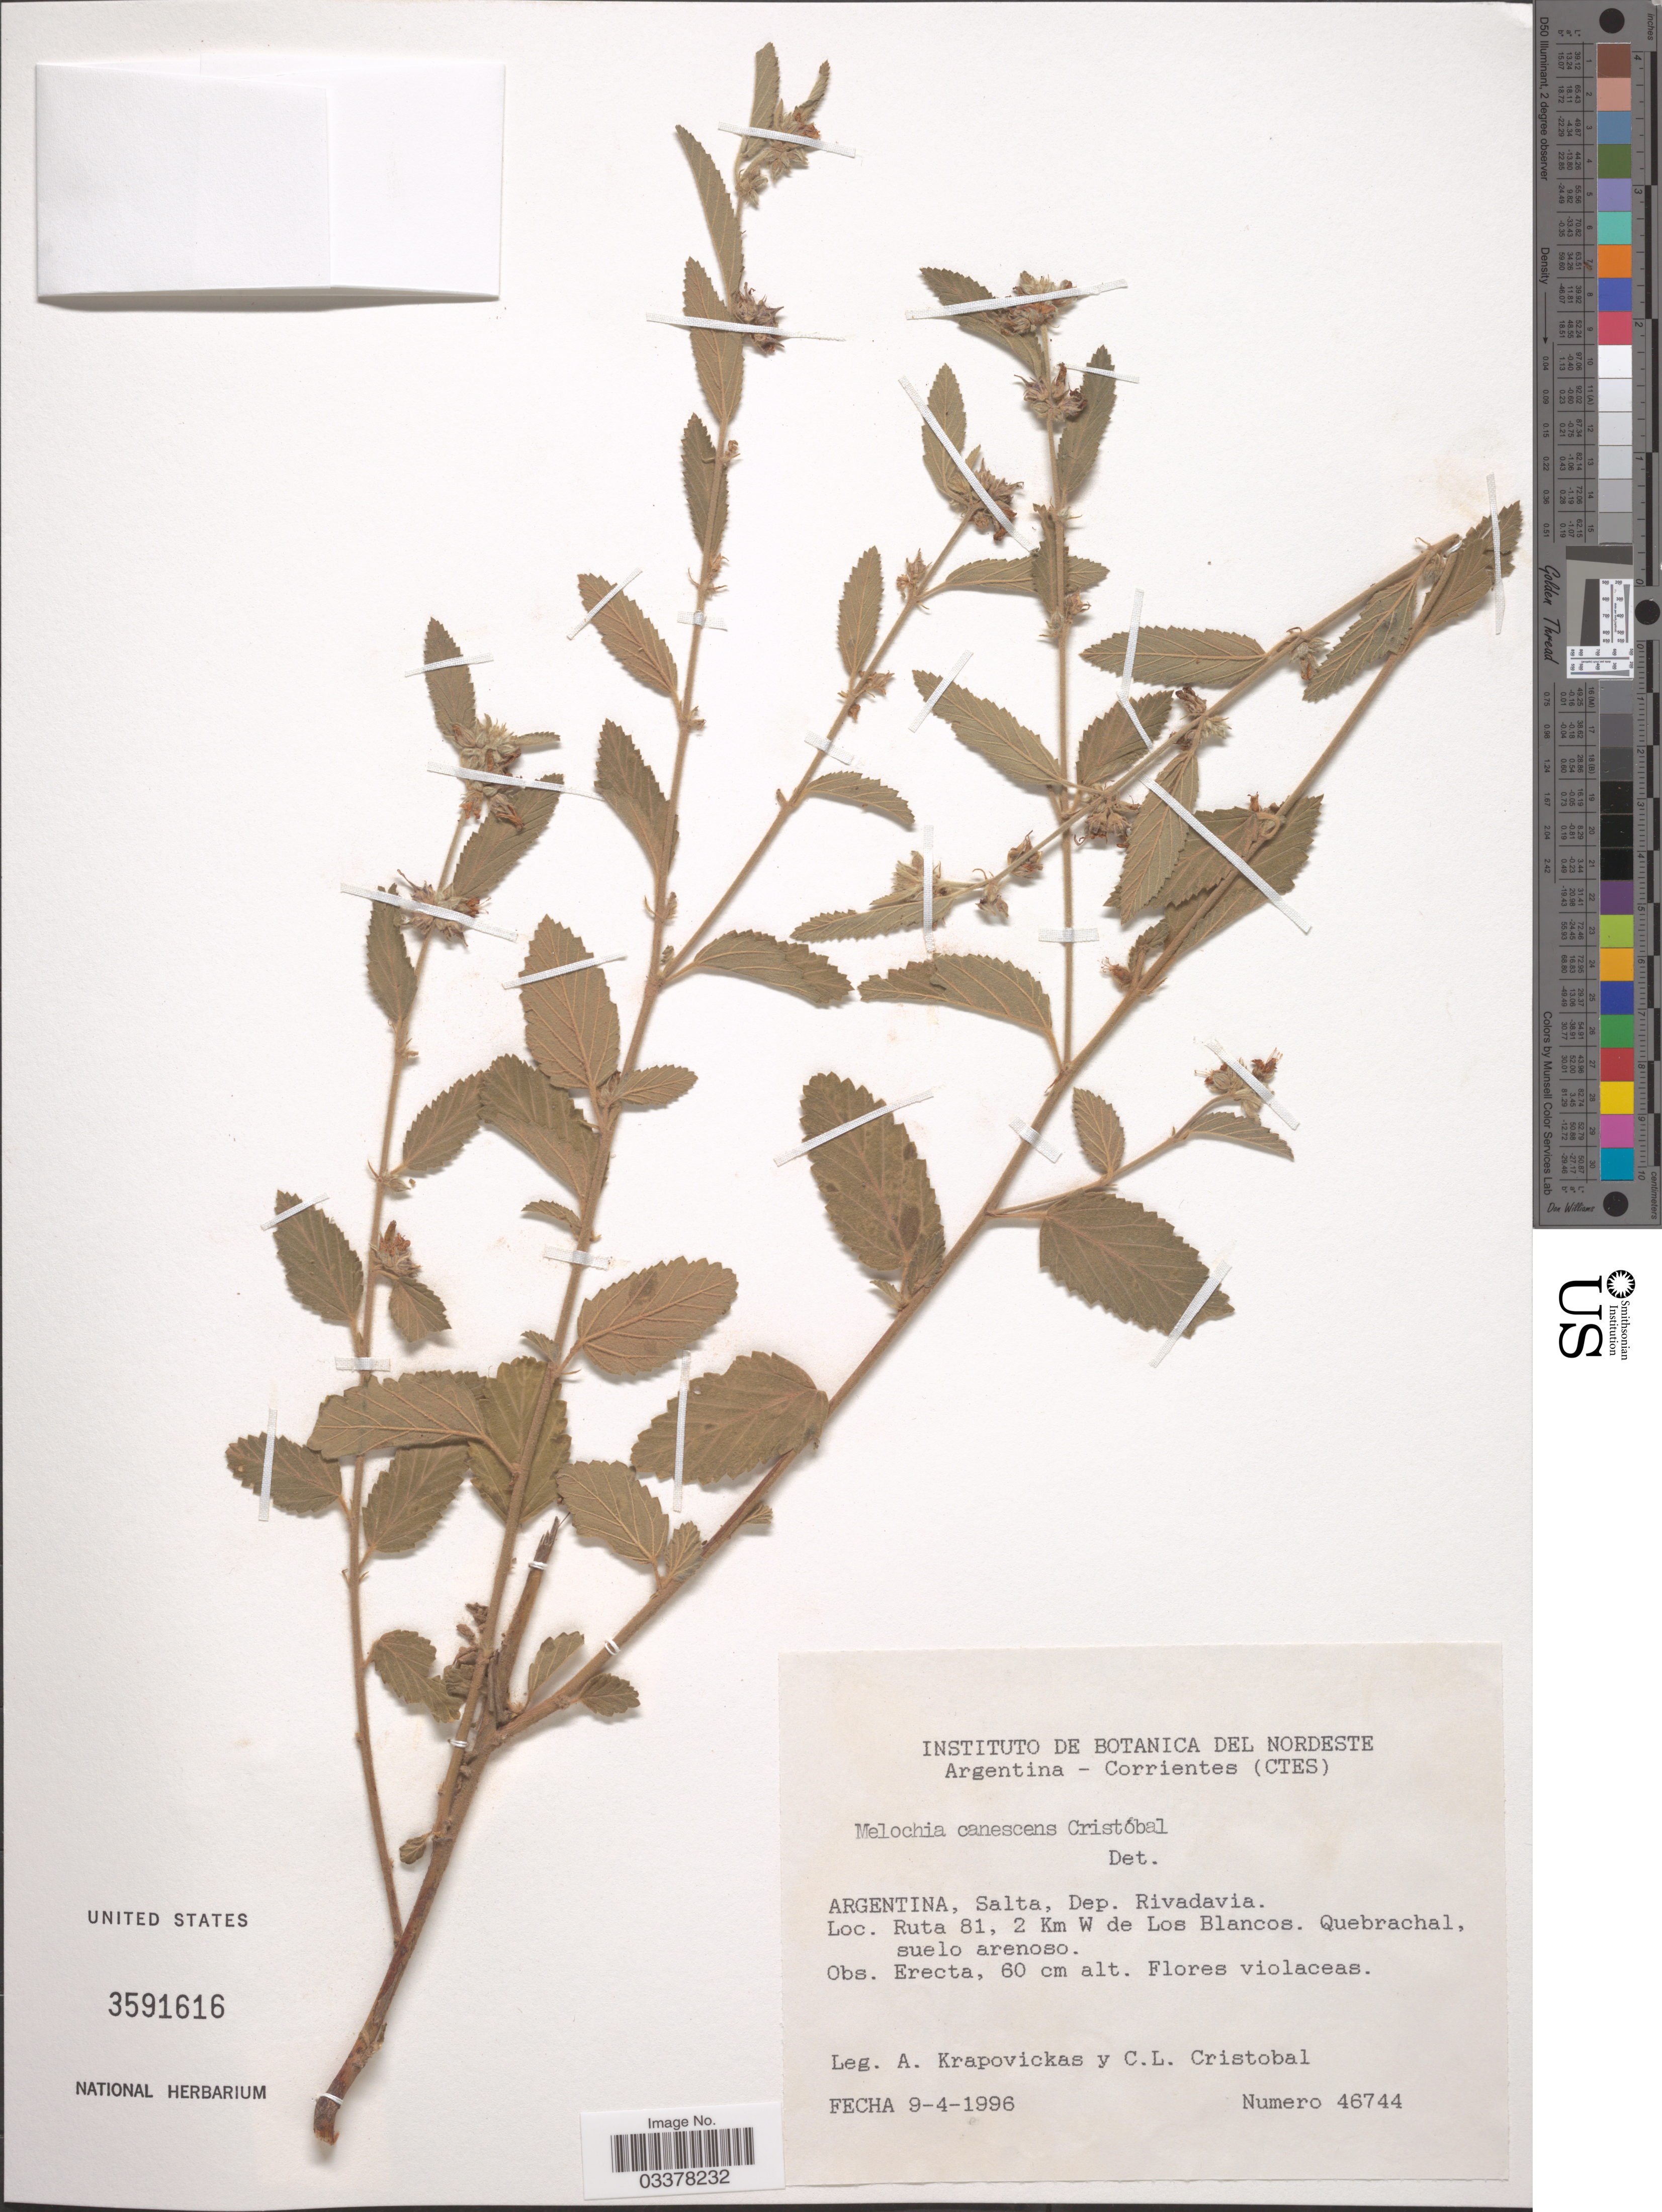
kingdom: Plantae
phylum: Tracheophyta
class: Magnoliopsida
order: Malvales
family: Malvaceae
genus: Melochia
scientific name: Melochia canescens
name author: Cristóbal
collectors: A. Krapovickas & C. Cristobal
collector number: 46744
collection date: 1996-04-09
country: Argentina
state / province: Salta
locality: Dep. Rivadavia. Ruta 81, 2 Km W de Los Blancos. Quebrachal, suelo arenoso.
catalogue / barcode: US 3591616